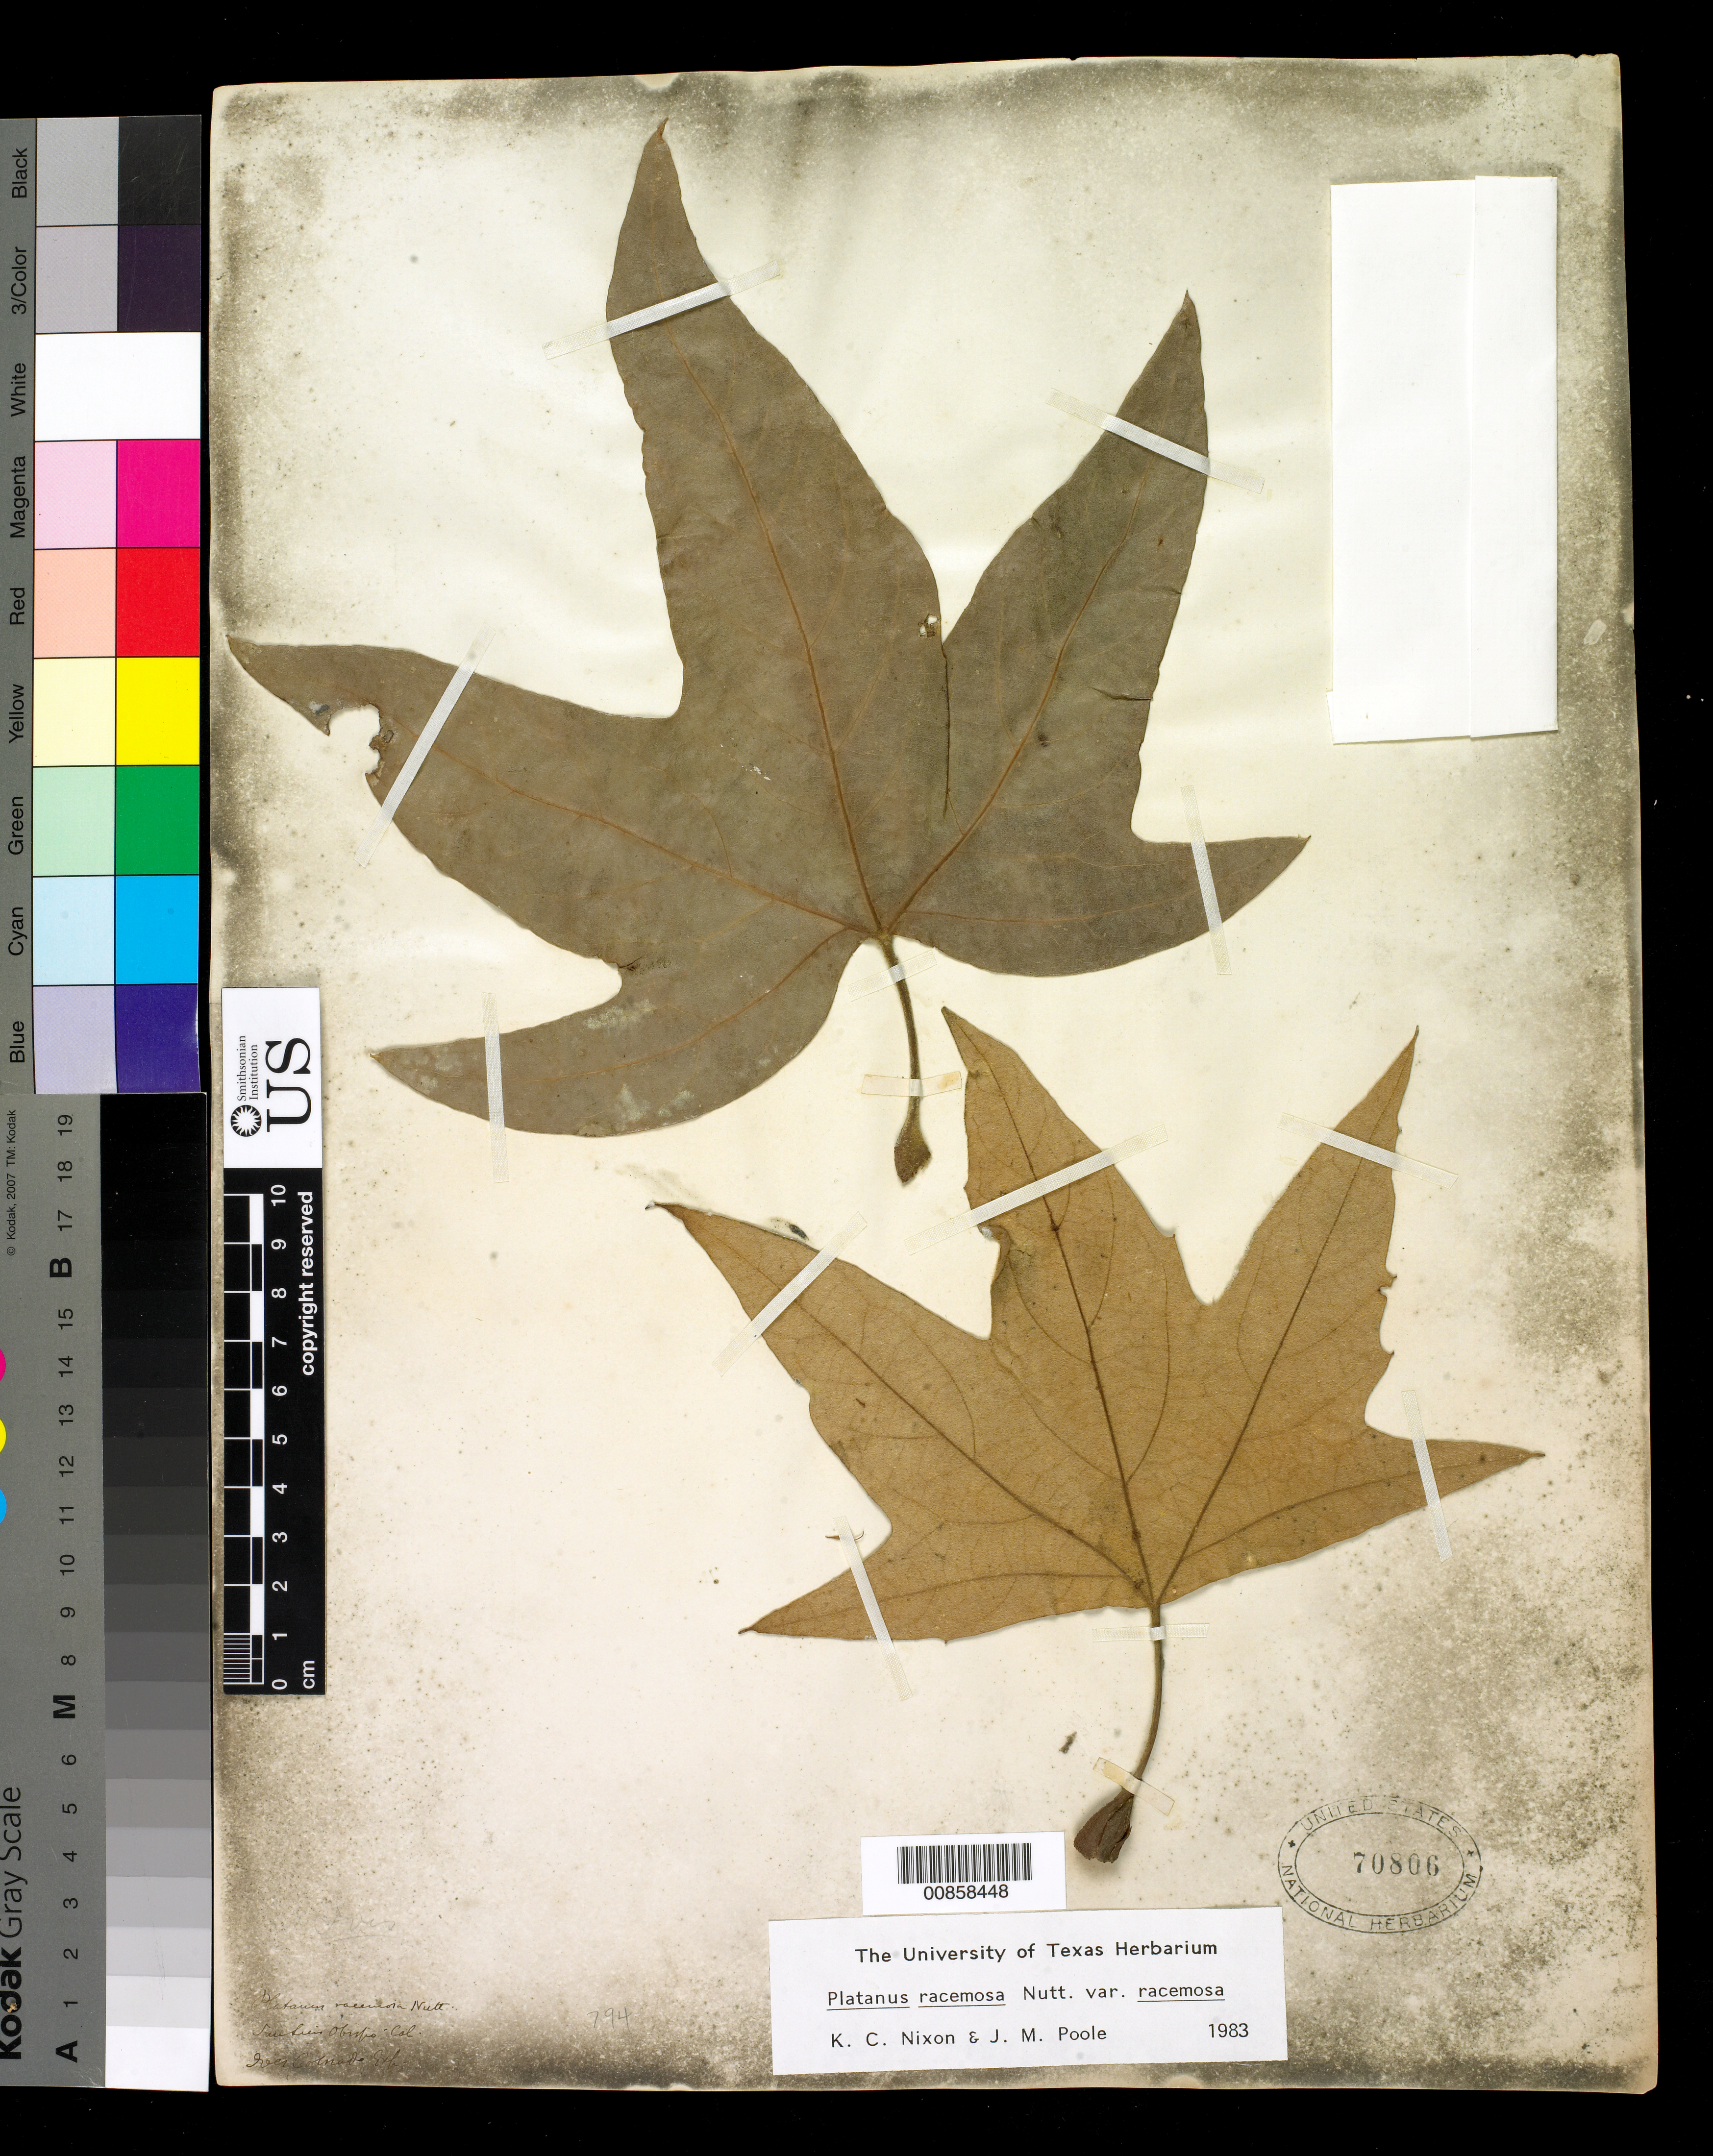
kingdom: Plantae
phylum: Tracheophyta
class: Magnoliopsida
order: Proteales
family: Platanaceae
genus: Platanus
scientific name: Platanus racemosa var. racemosa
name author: Nutt.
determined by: Nixon, K C.; Poole, J. M.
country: United States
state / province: Colorado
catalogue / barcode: US 70806